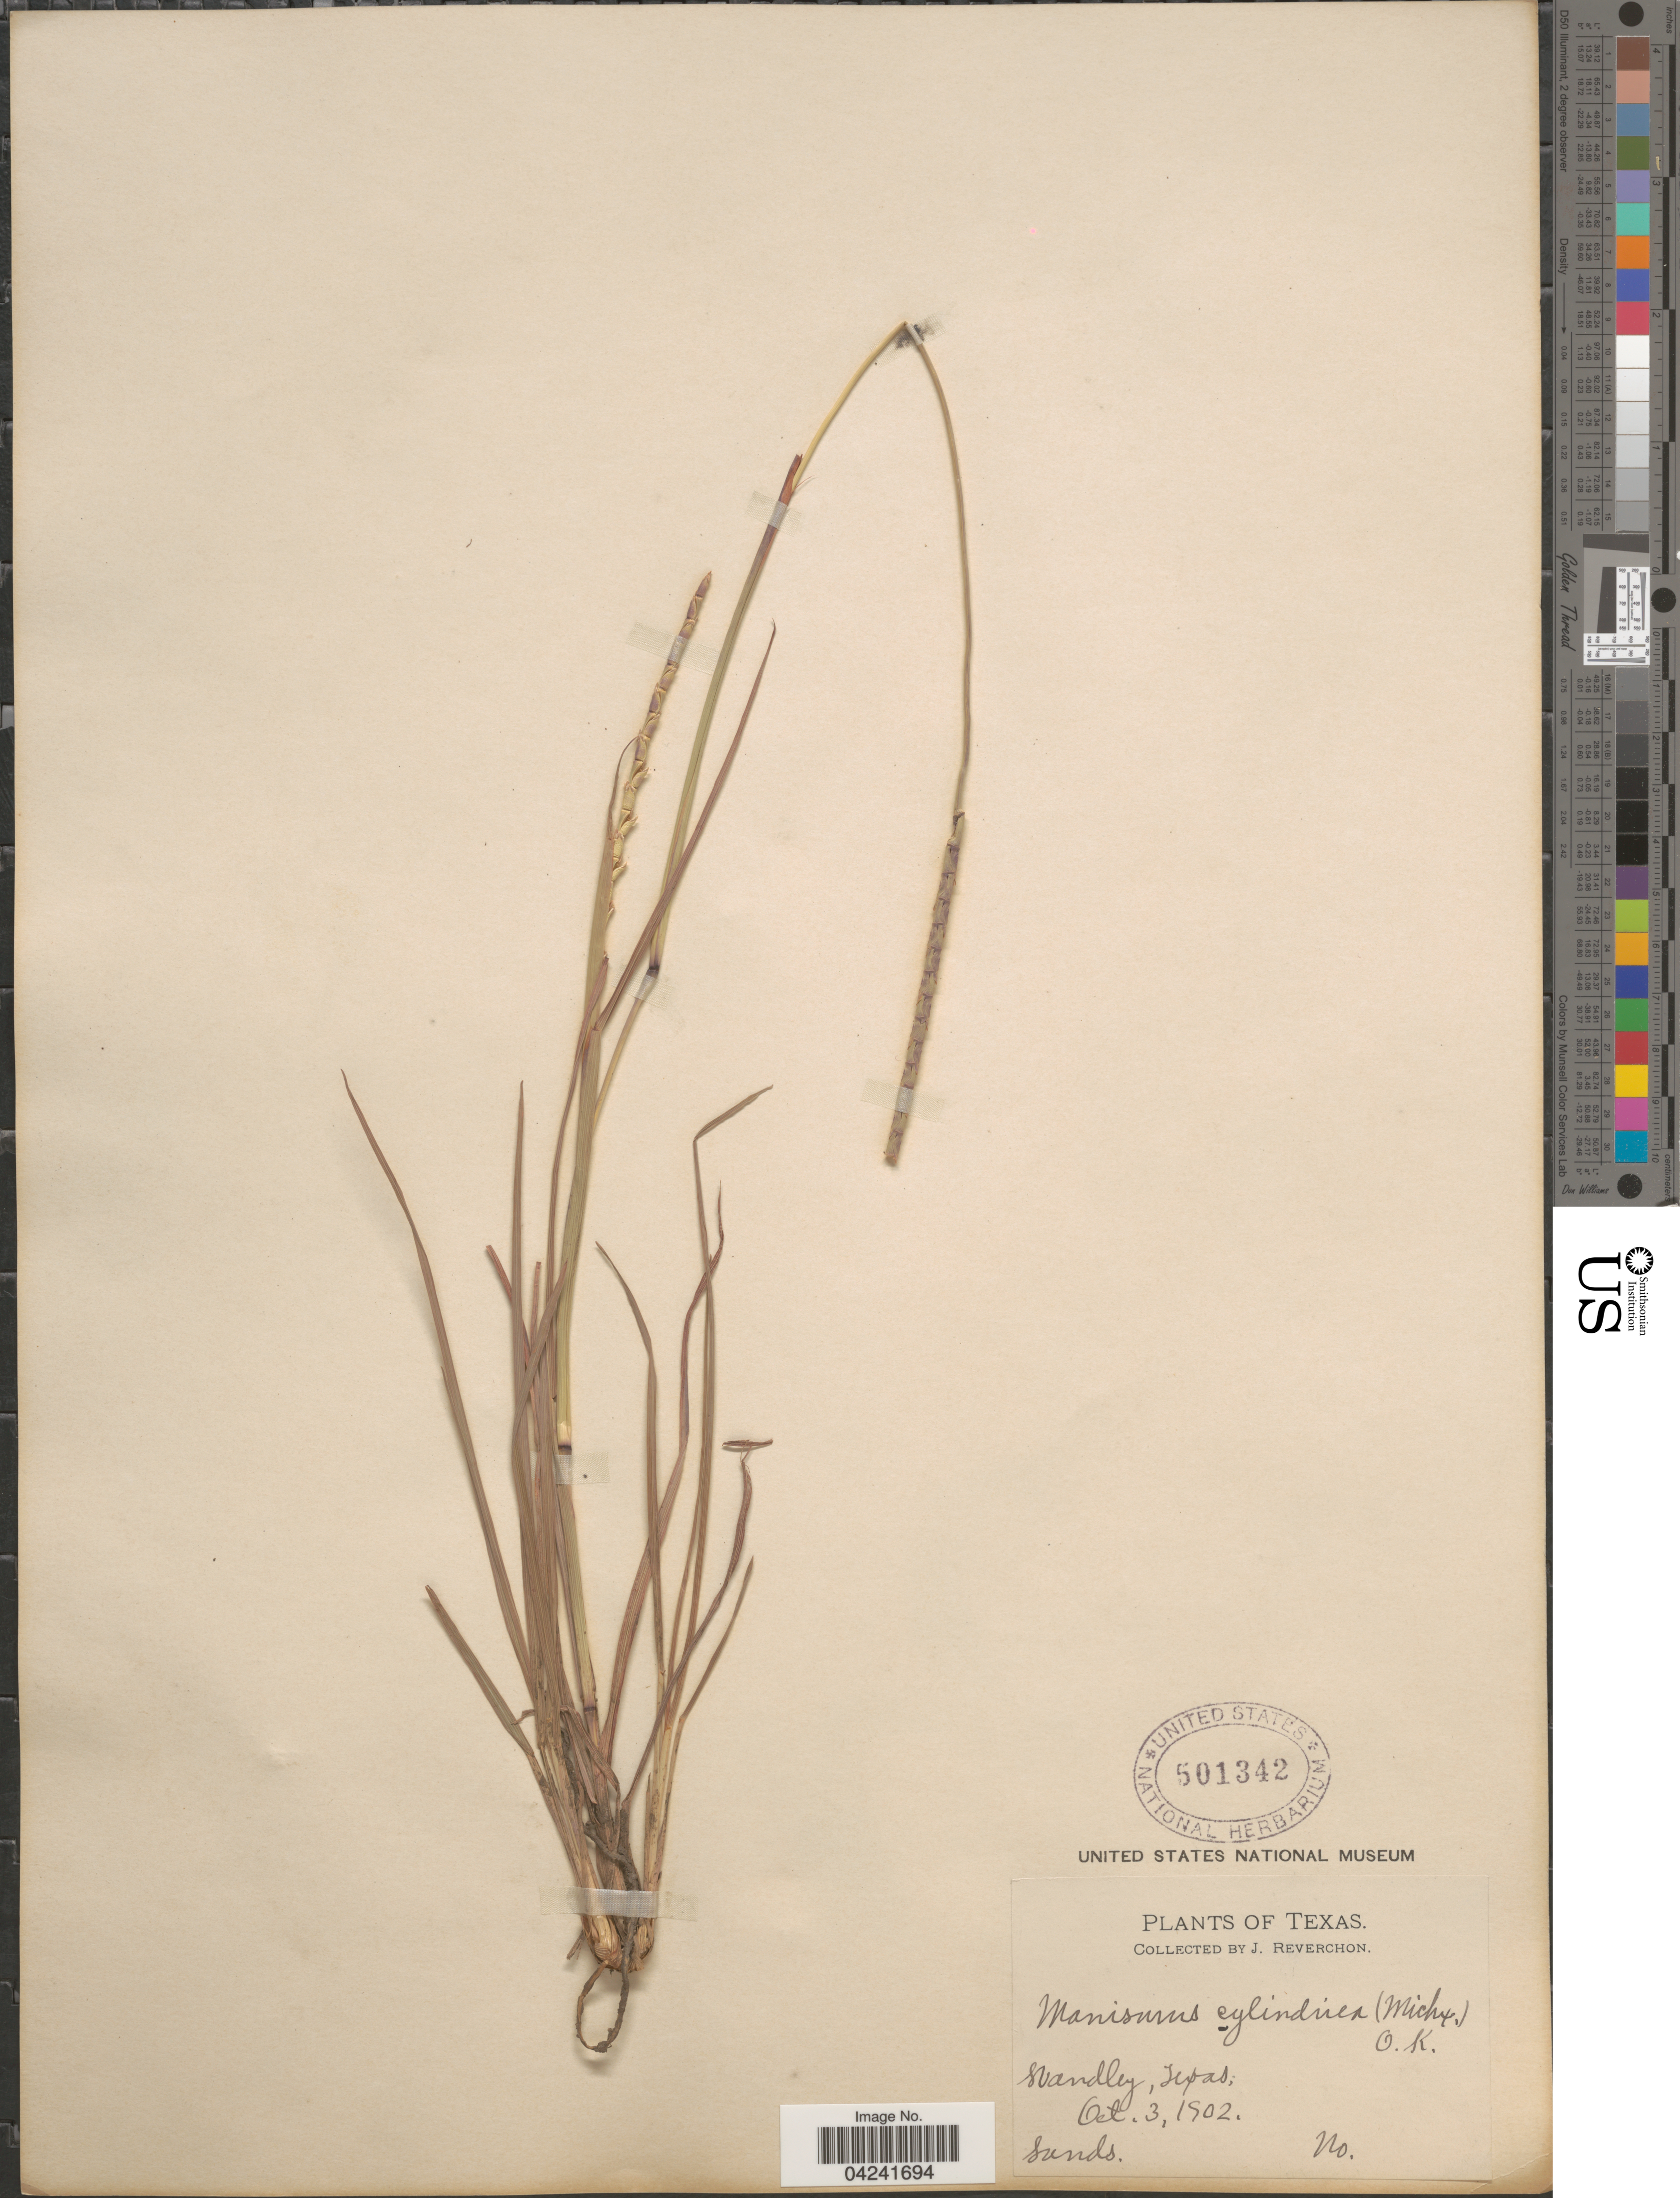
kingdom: Plantae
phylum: Tracheophyta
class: Liliopsida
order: Poales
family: Poaceae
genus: Mnesithea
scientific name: Mnesithea cylindrica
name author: (Michx.) de Koning & Sosef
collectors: J. Reverchon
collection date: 1902-10-03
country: United States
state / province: Texas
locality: Handley.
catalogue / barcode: US 501342